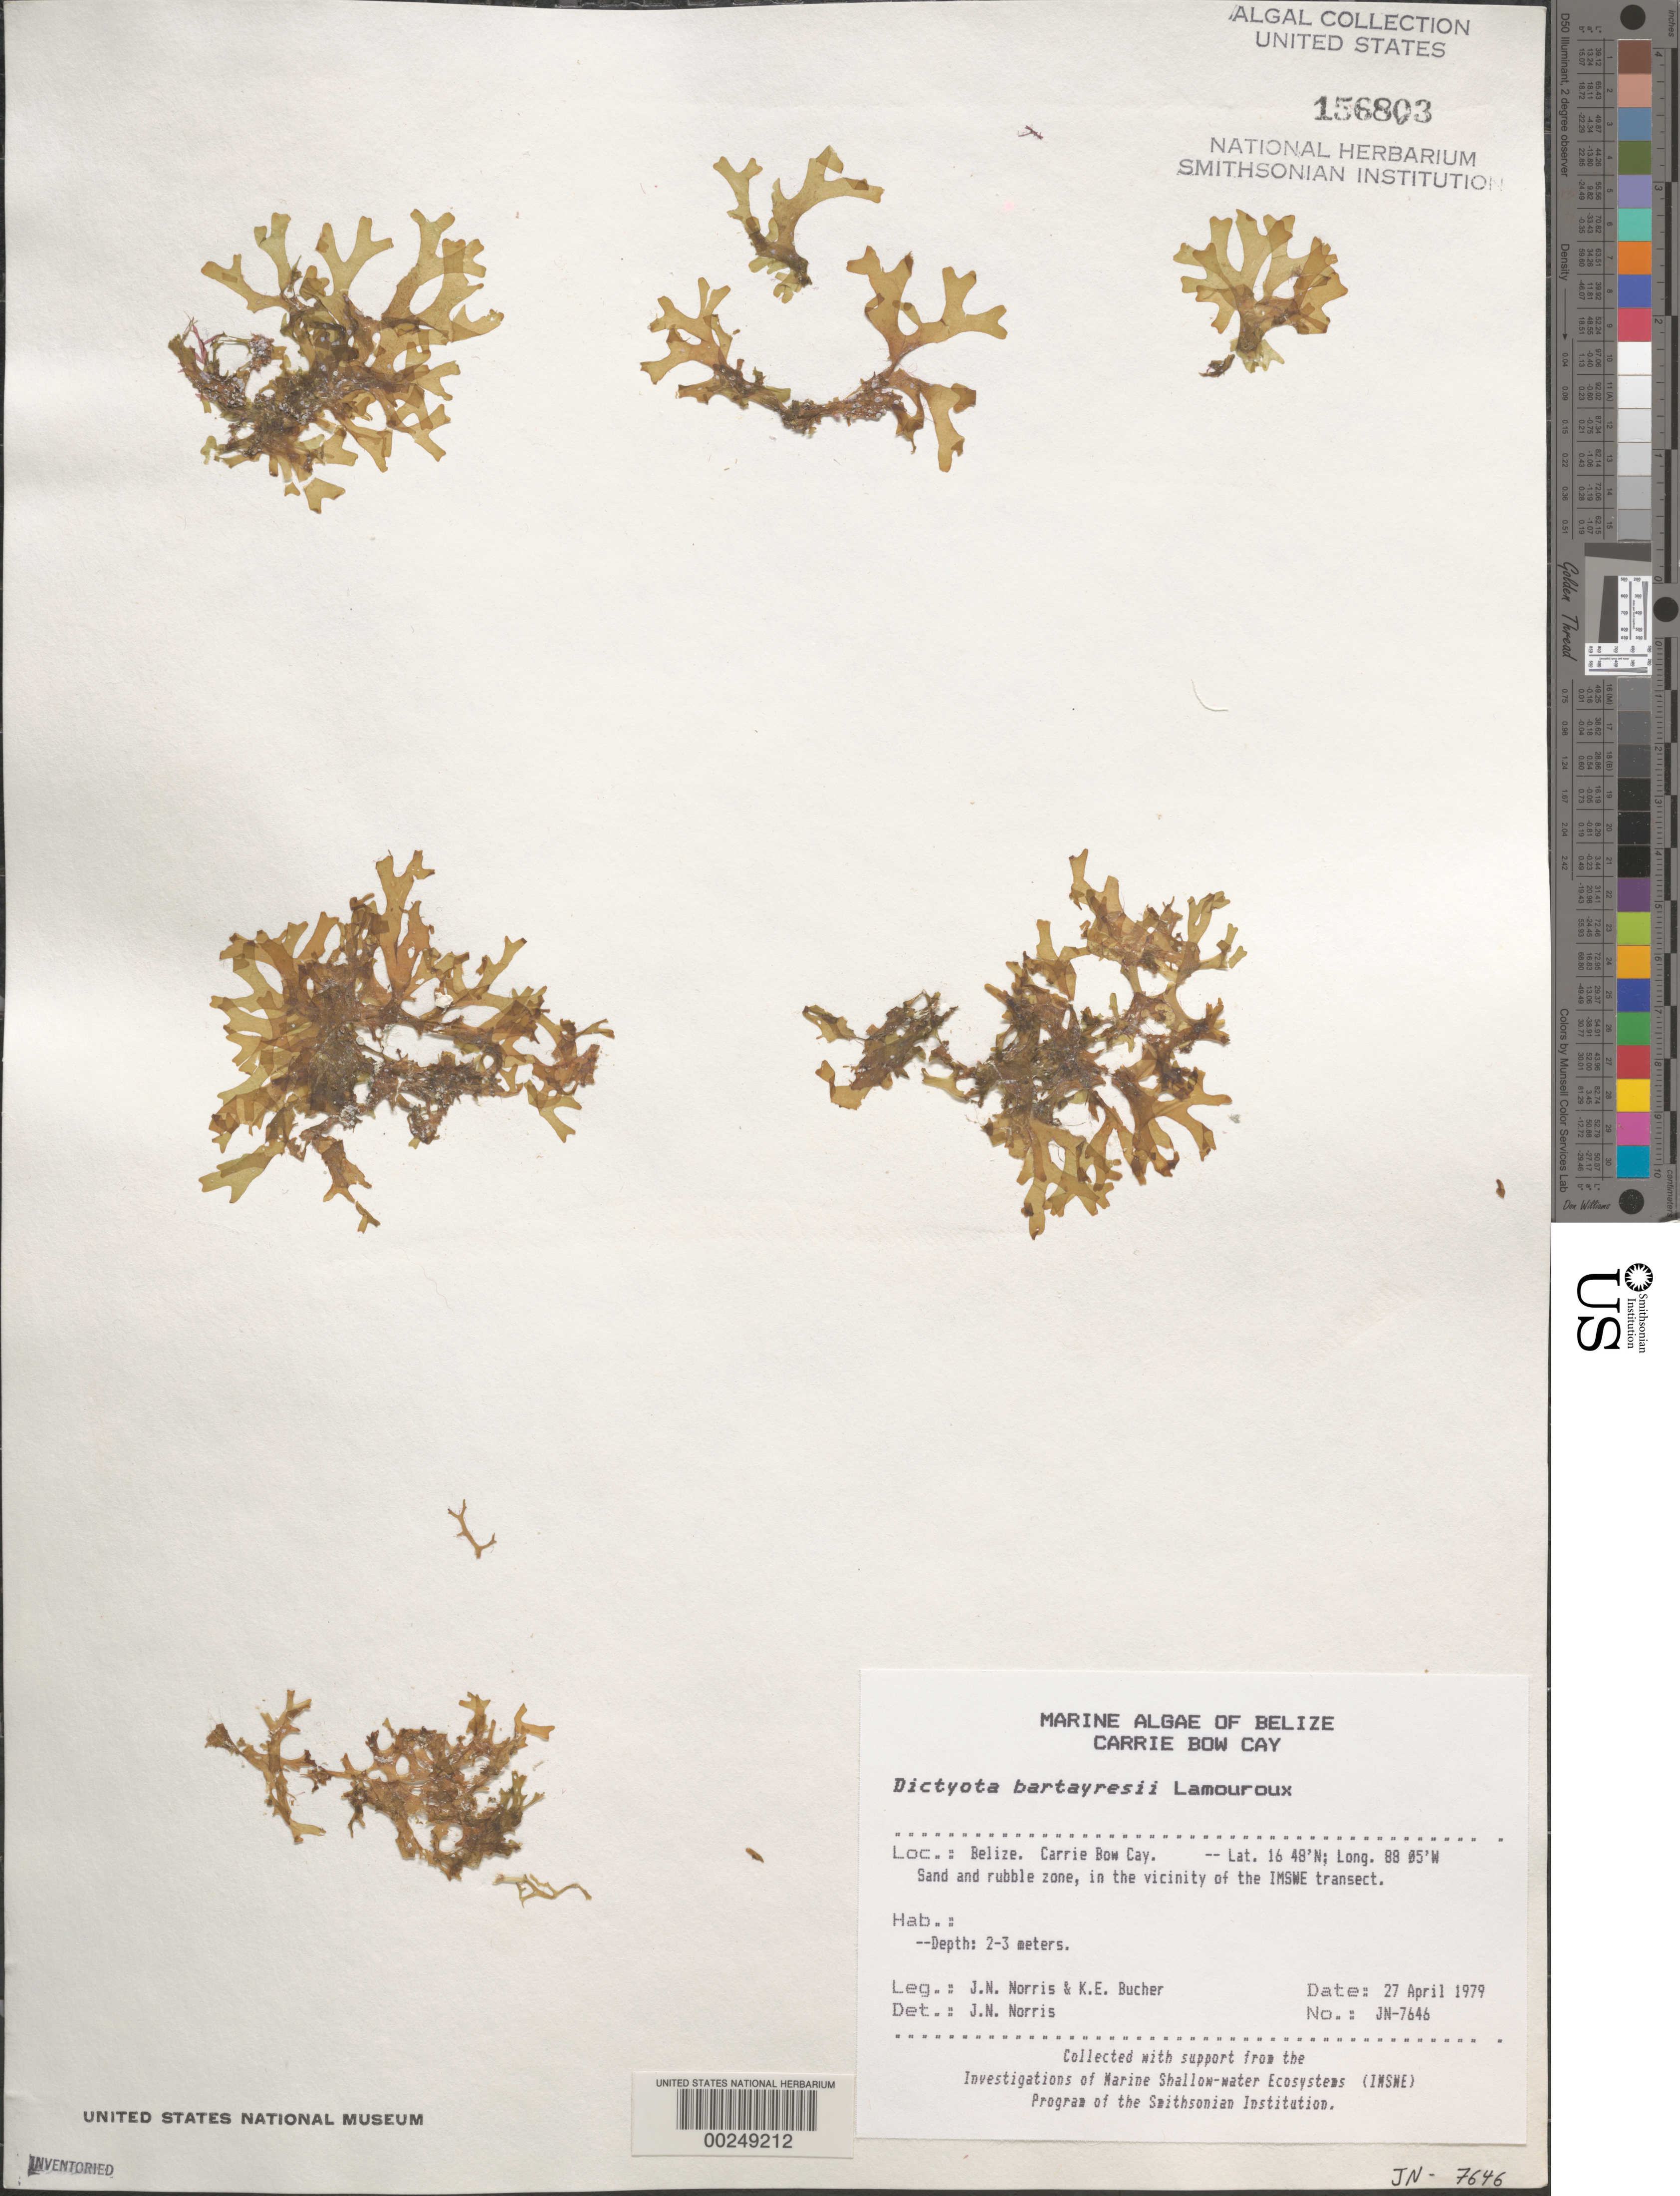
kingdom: Chromista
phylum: Ochrophyta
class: Phaeophyceae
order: Dictyotales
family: Dictyotaceae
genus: Dictyota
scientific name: Dictyota bartayresiana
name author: J.V.Lamouroux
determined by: Norris, James N.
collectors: J. N. Norris & K. E. Bucher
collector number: JN-7646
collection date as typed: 27 Apr 1979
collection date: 1979-04-27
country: Belize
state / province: Stann Creek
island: Carrie Bow Cay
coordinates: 16 48'N, 88 05'W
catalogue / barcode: US 156803